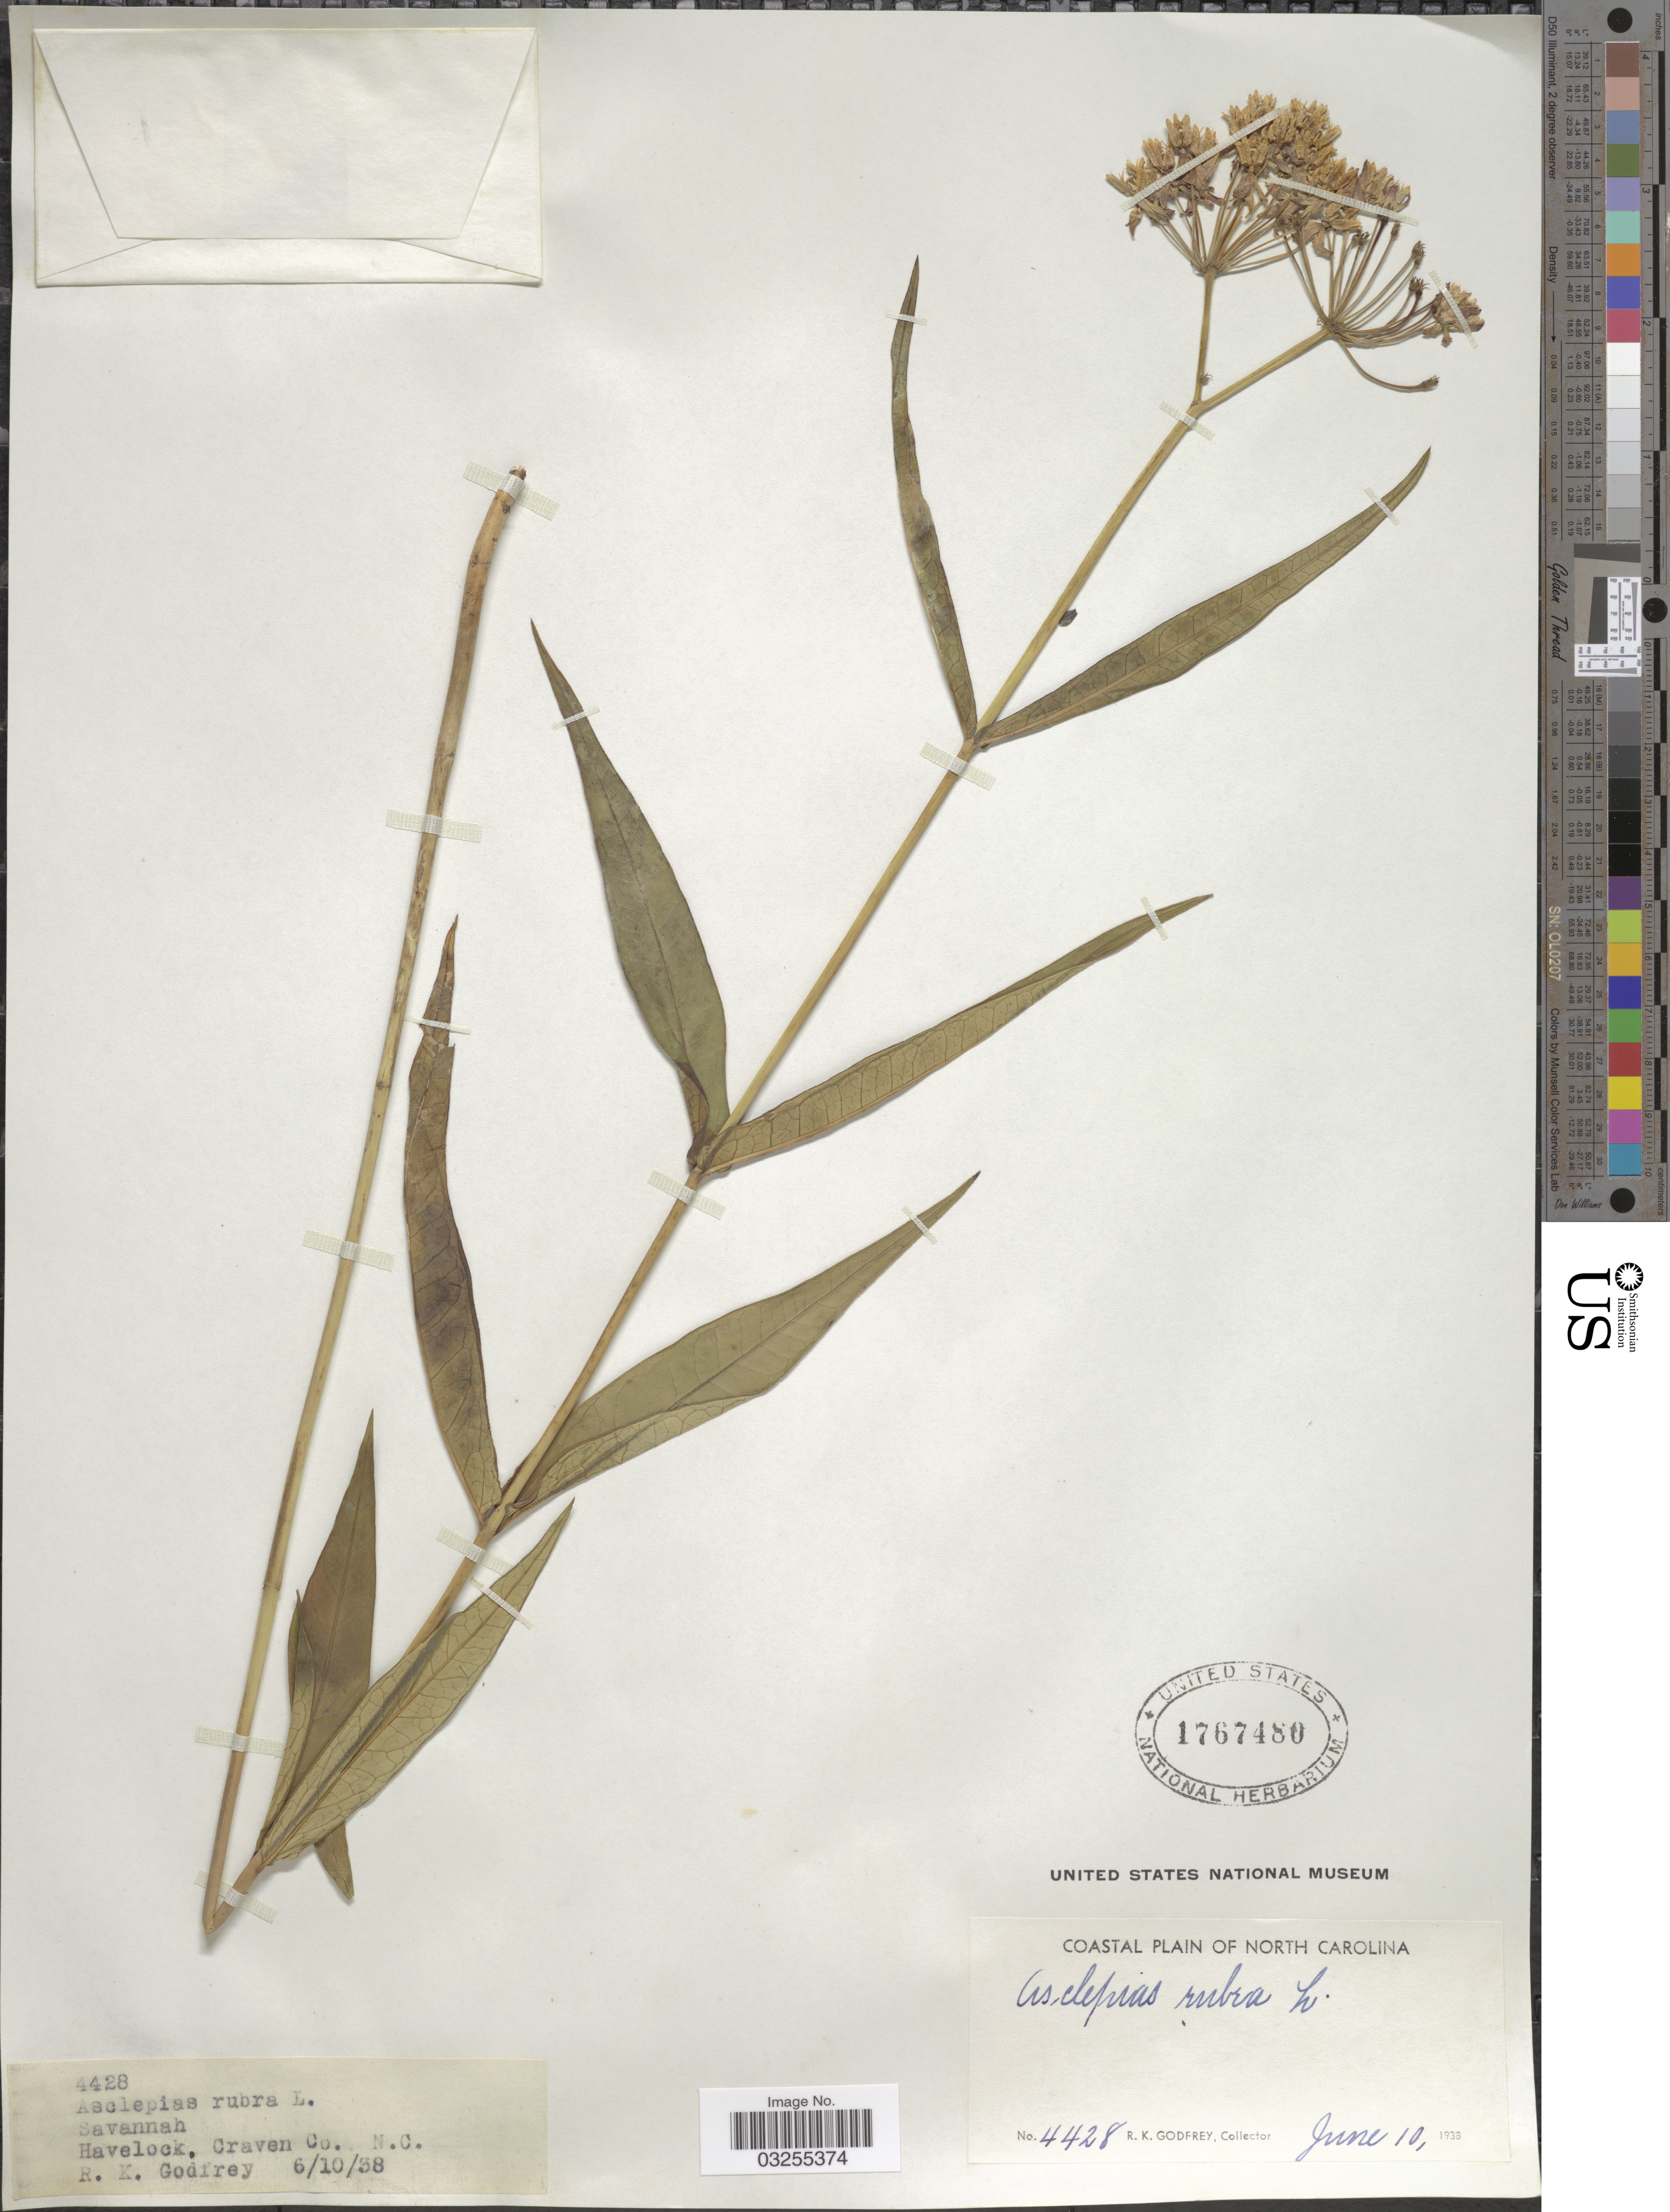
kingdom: Plantae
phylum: Tracheophyta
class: Magnoliopsida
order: Gentianales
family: Apocynaceae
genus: Asclepias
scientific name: Asclepias rubra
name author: L.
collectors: R. K. Godfrey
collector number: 4428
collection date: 1938-06-10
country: United States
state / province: North Carolina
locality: Coastal Plain of North Carolina. Havelock, Craven Co.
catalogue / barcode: US 1767480